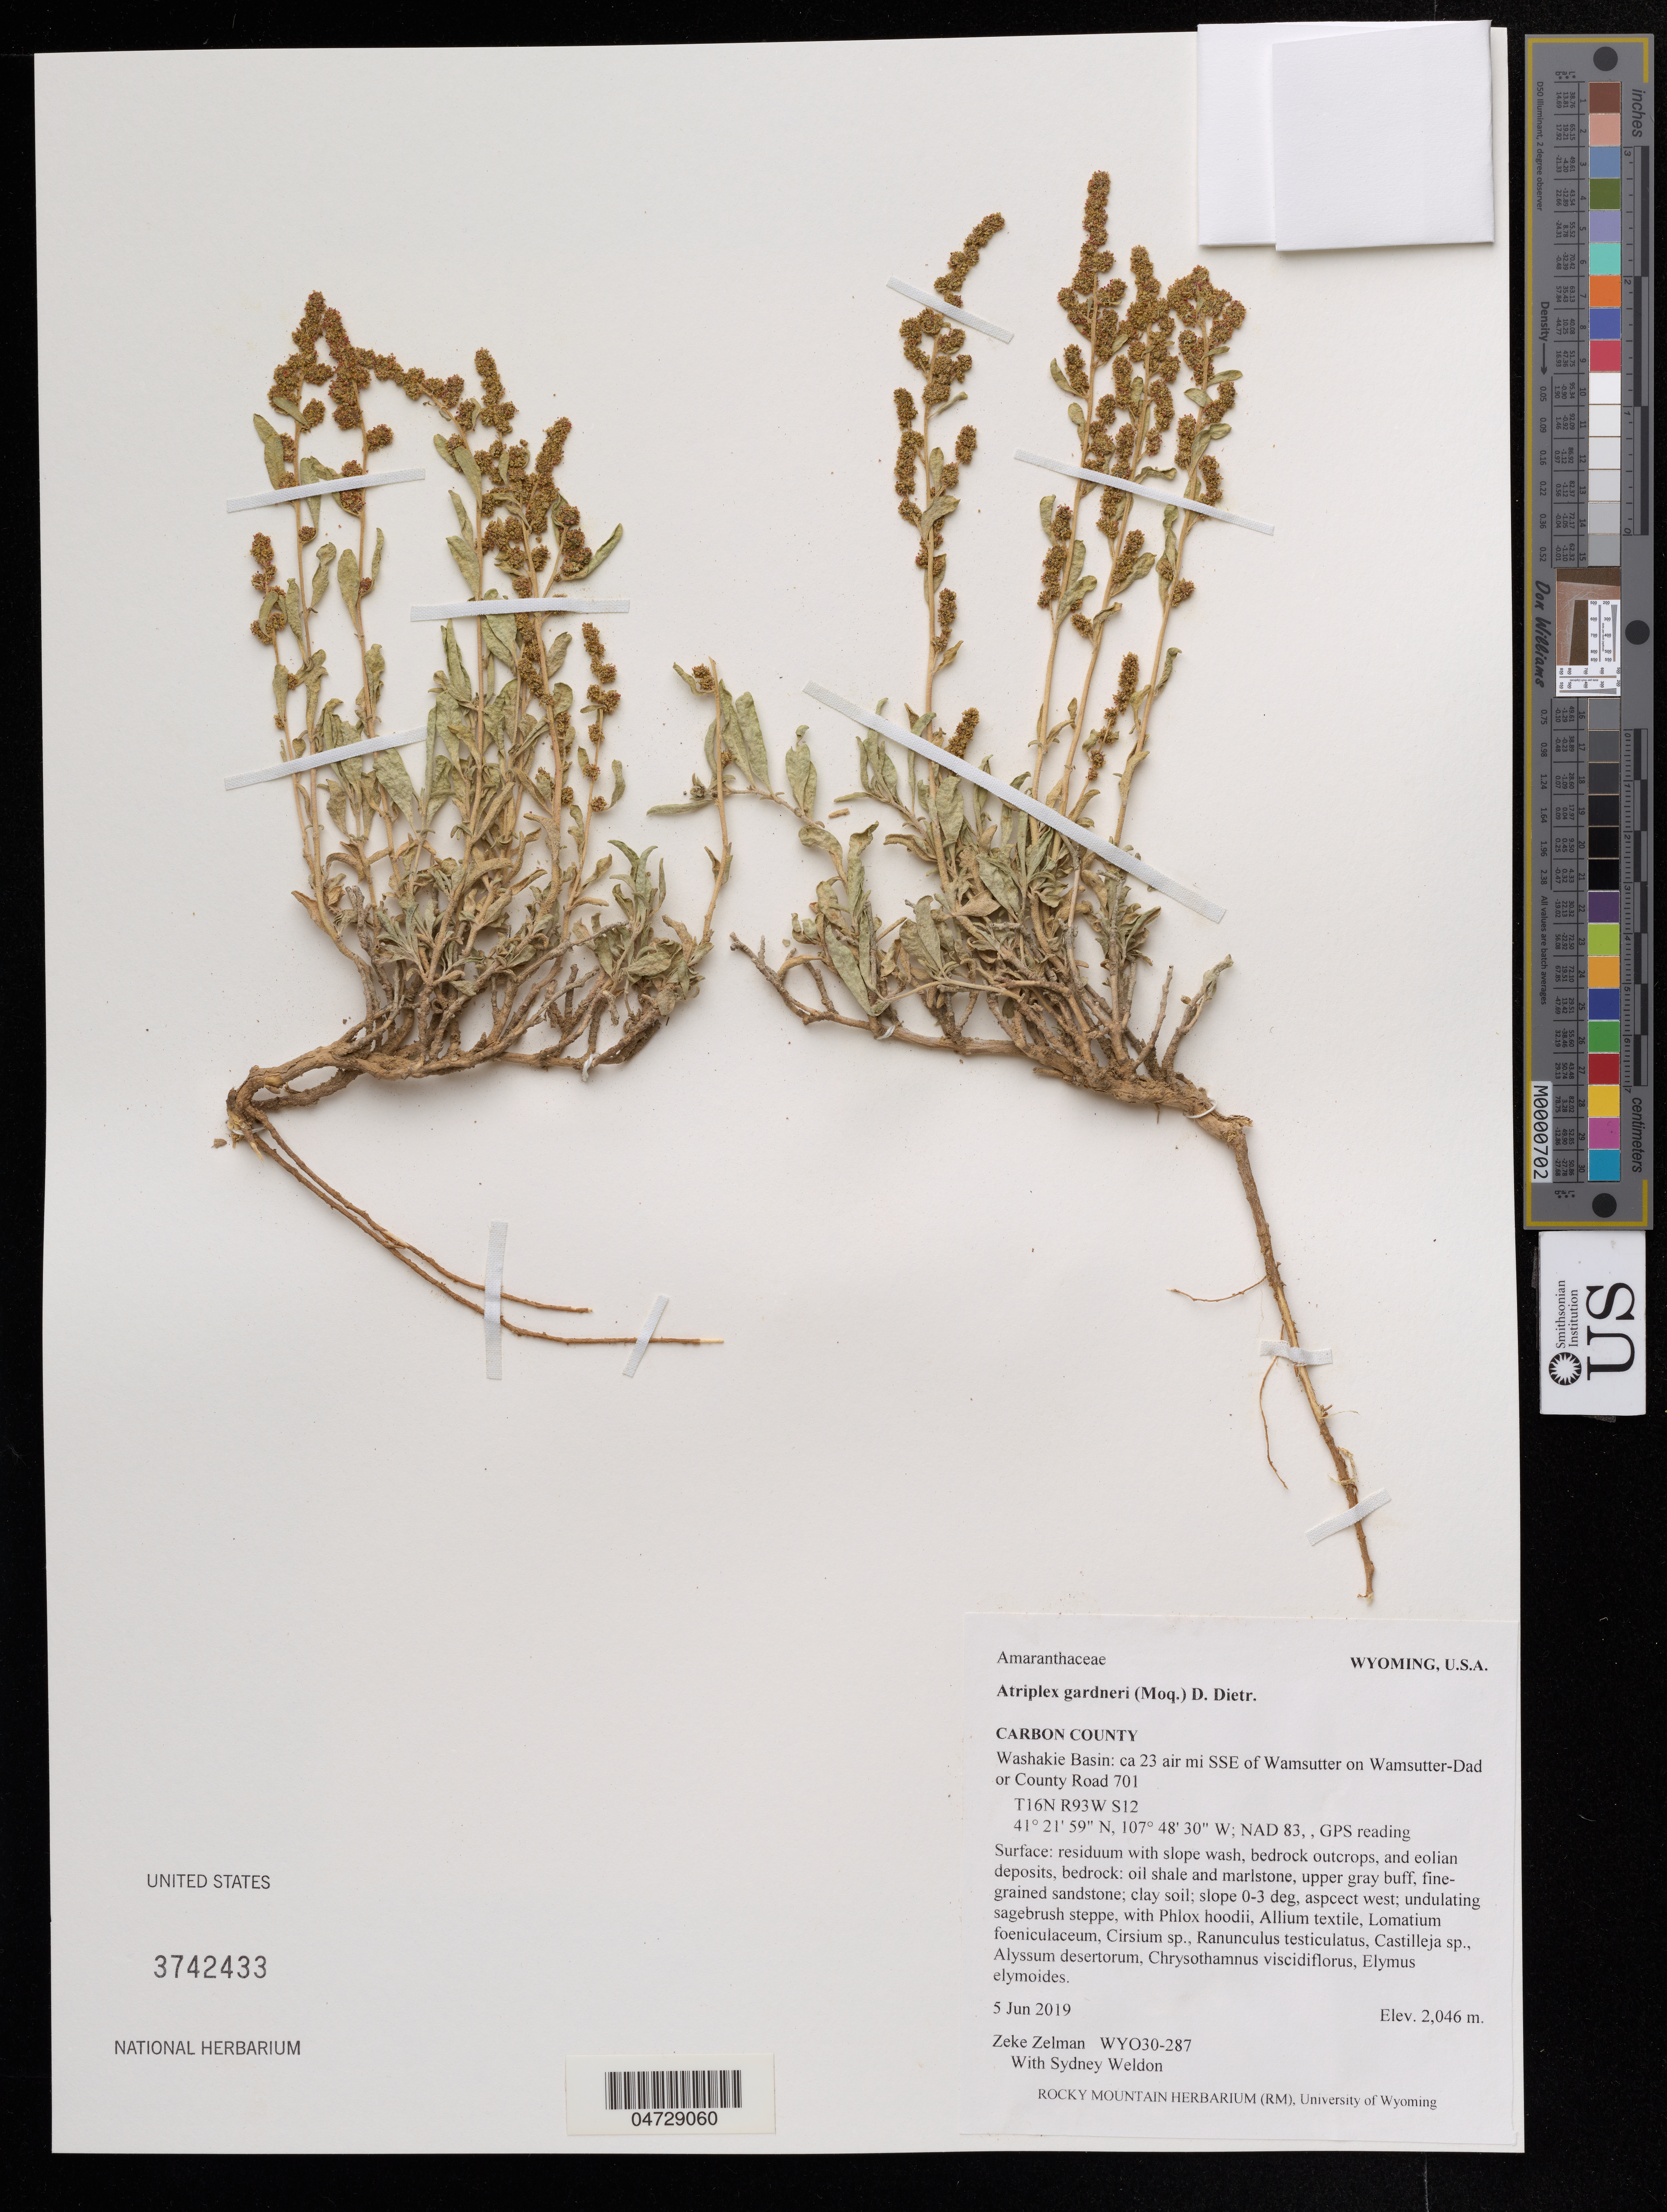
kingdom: Plantae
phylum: Tracheophyta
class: Magnoliopsida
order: Caryophyllales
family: Amaranthaceae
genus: Atriplex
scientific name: Atriplex gardneri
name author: (Moq.) D. Dietr.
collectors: Z. Zelman & S. Weldon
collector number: WYO30-287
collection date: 2019-06-05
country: United States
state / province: Wyoming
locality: Carbon County. Washakie Basin: ca 23 air mi SSE of Wamsutter on Wamsutter-Dad or County Road 701.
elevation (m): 2046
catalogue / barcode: US 3742433